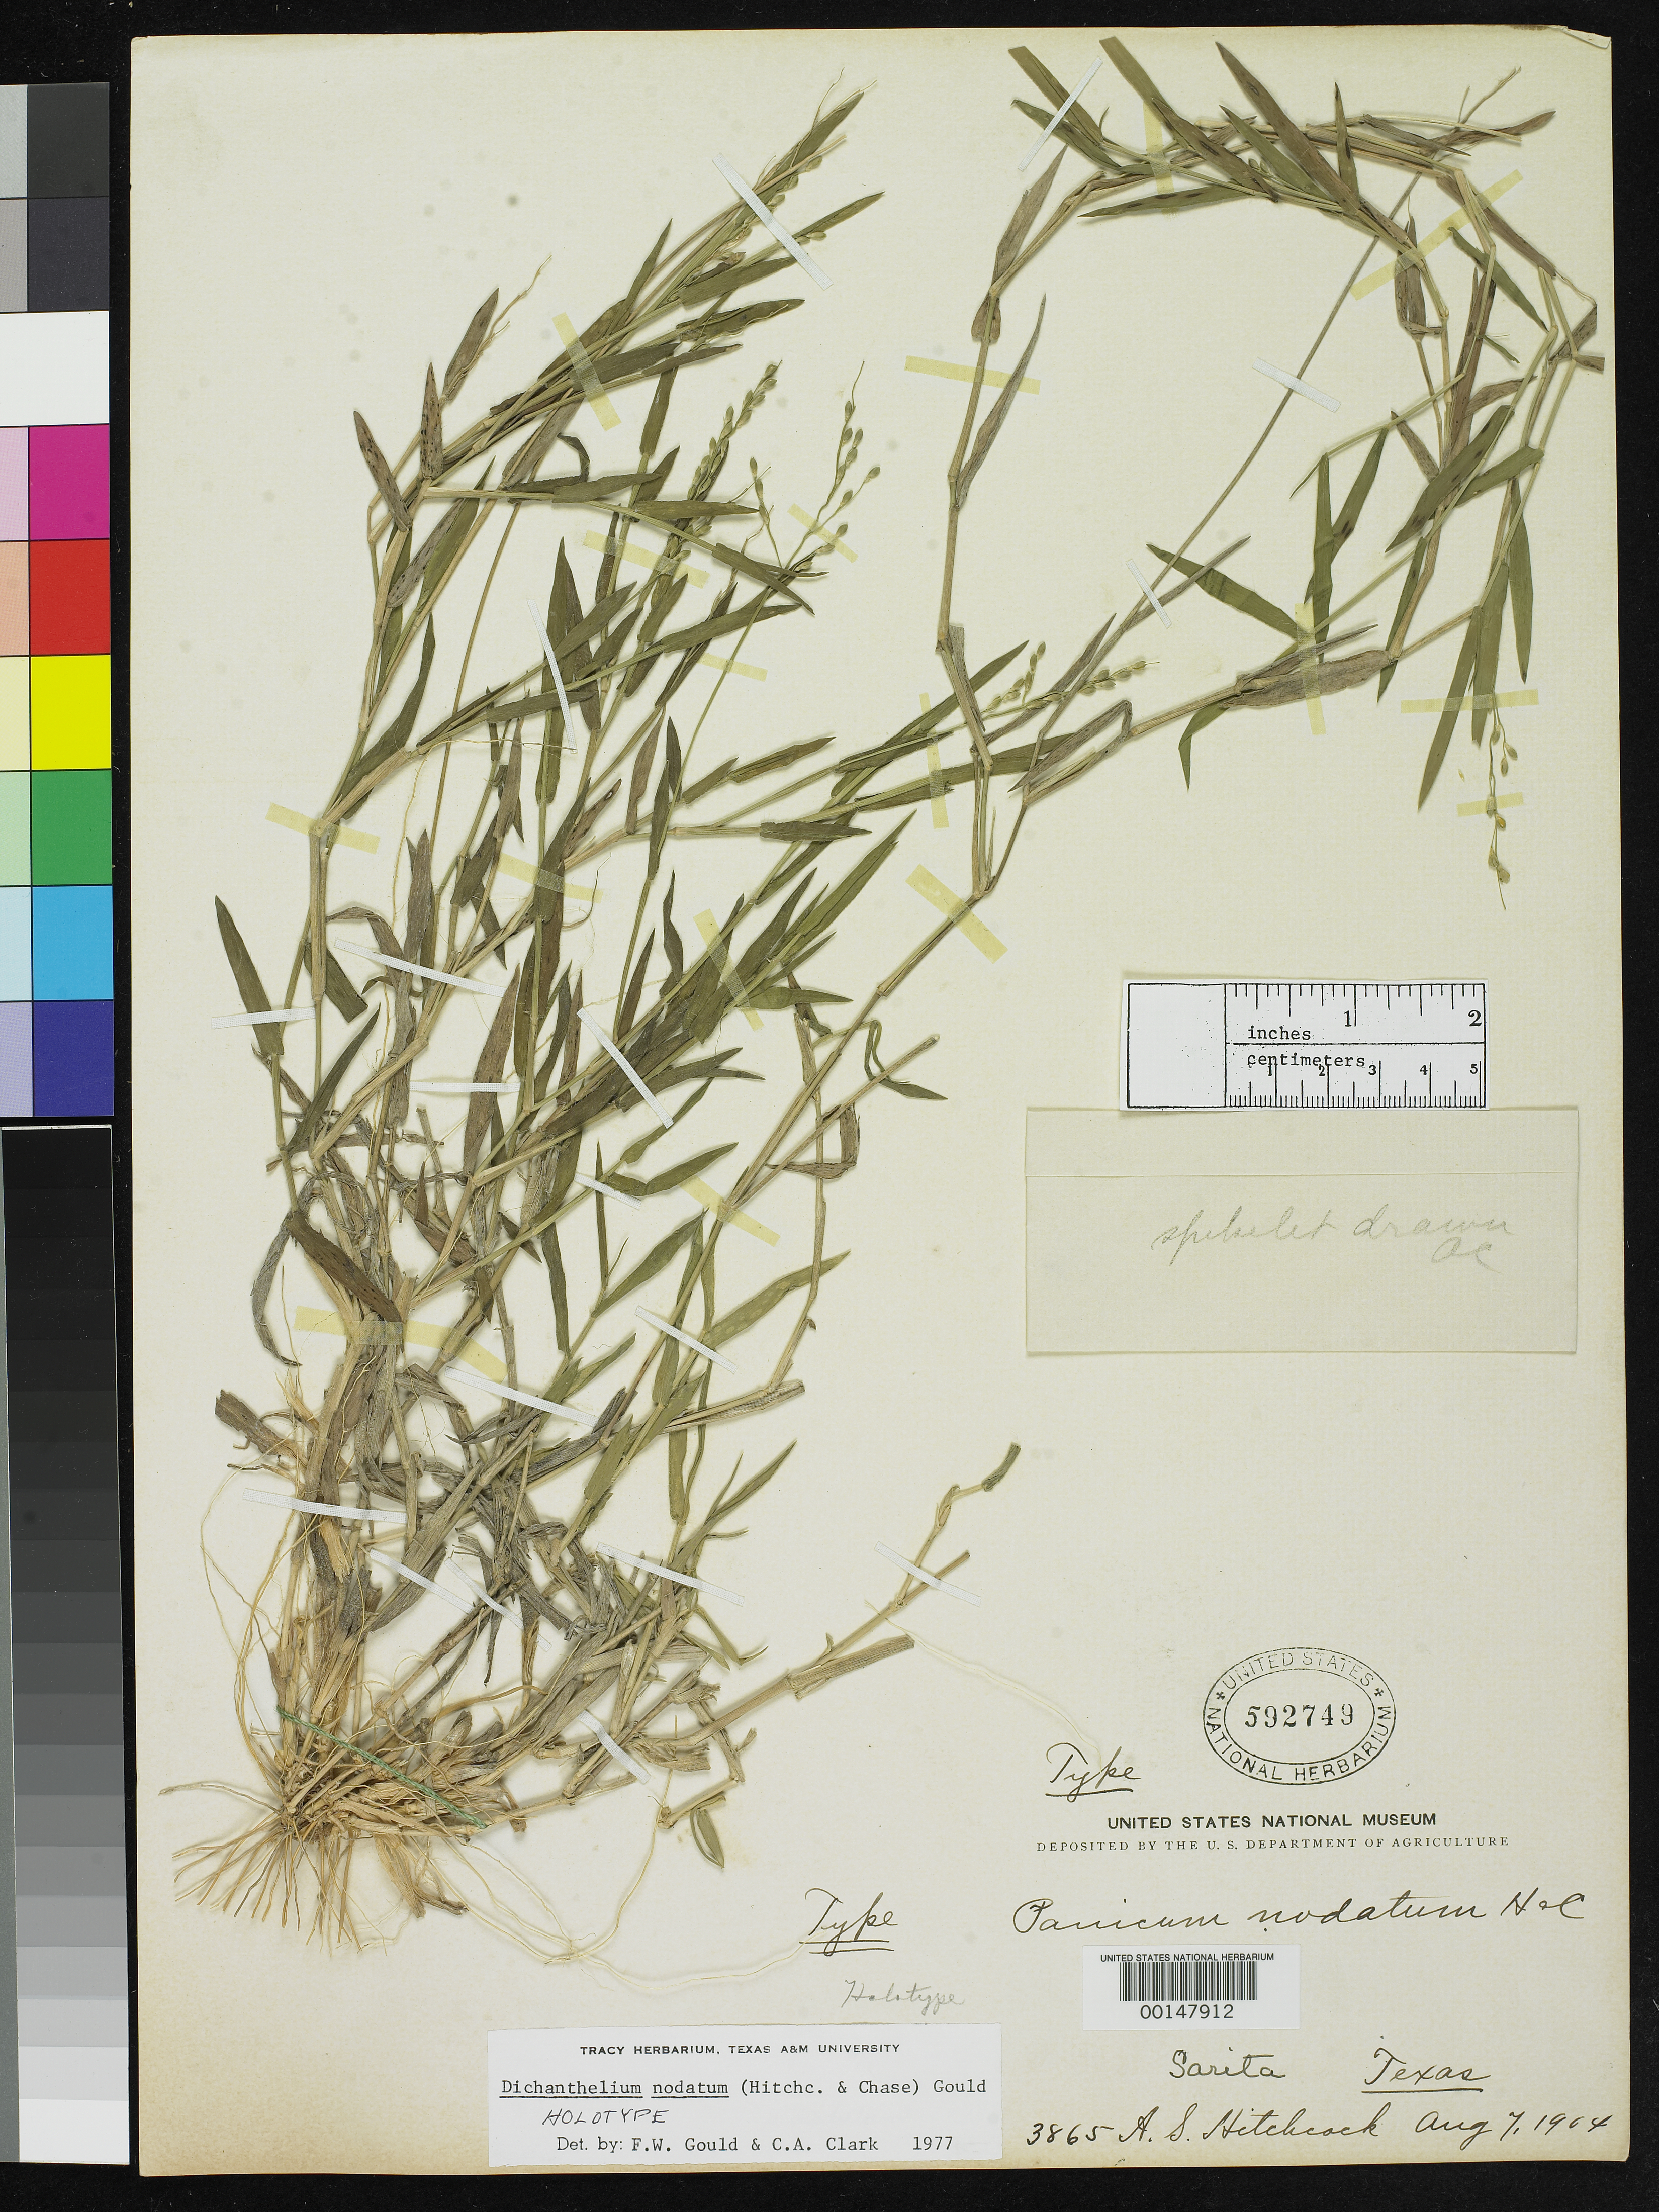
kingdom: Plantae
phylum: Tracheophyta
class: Liliopsida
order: Poales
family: Poaceae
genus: Panicum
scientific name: Panicum nodatum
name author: Hitchc. & Chase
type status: Holotype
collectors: A. S. Hitchcock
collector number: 3865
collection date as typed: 07 Aug 1904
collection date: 1904-08-07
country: United States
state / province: Texas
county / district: Kenedy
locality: Sarita.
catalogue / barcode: US 592749